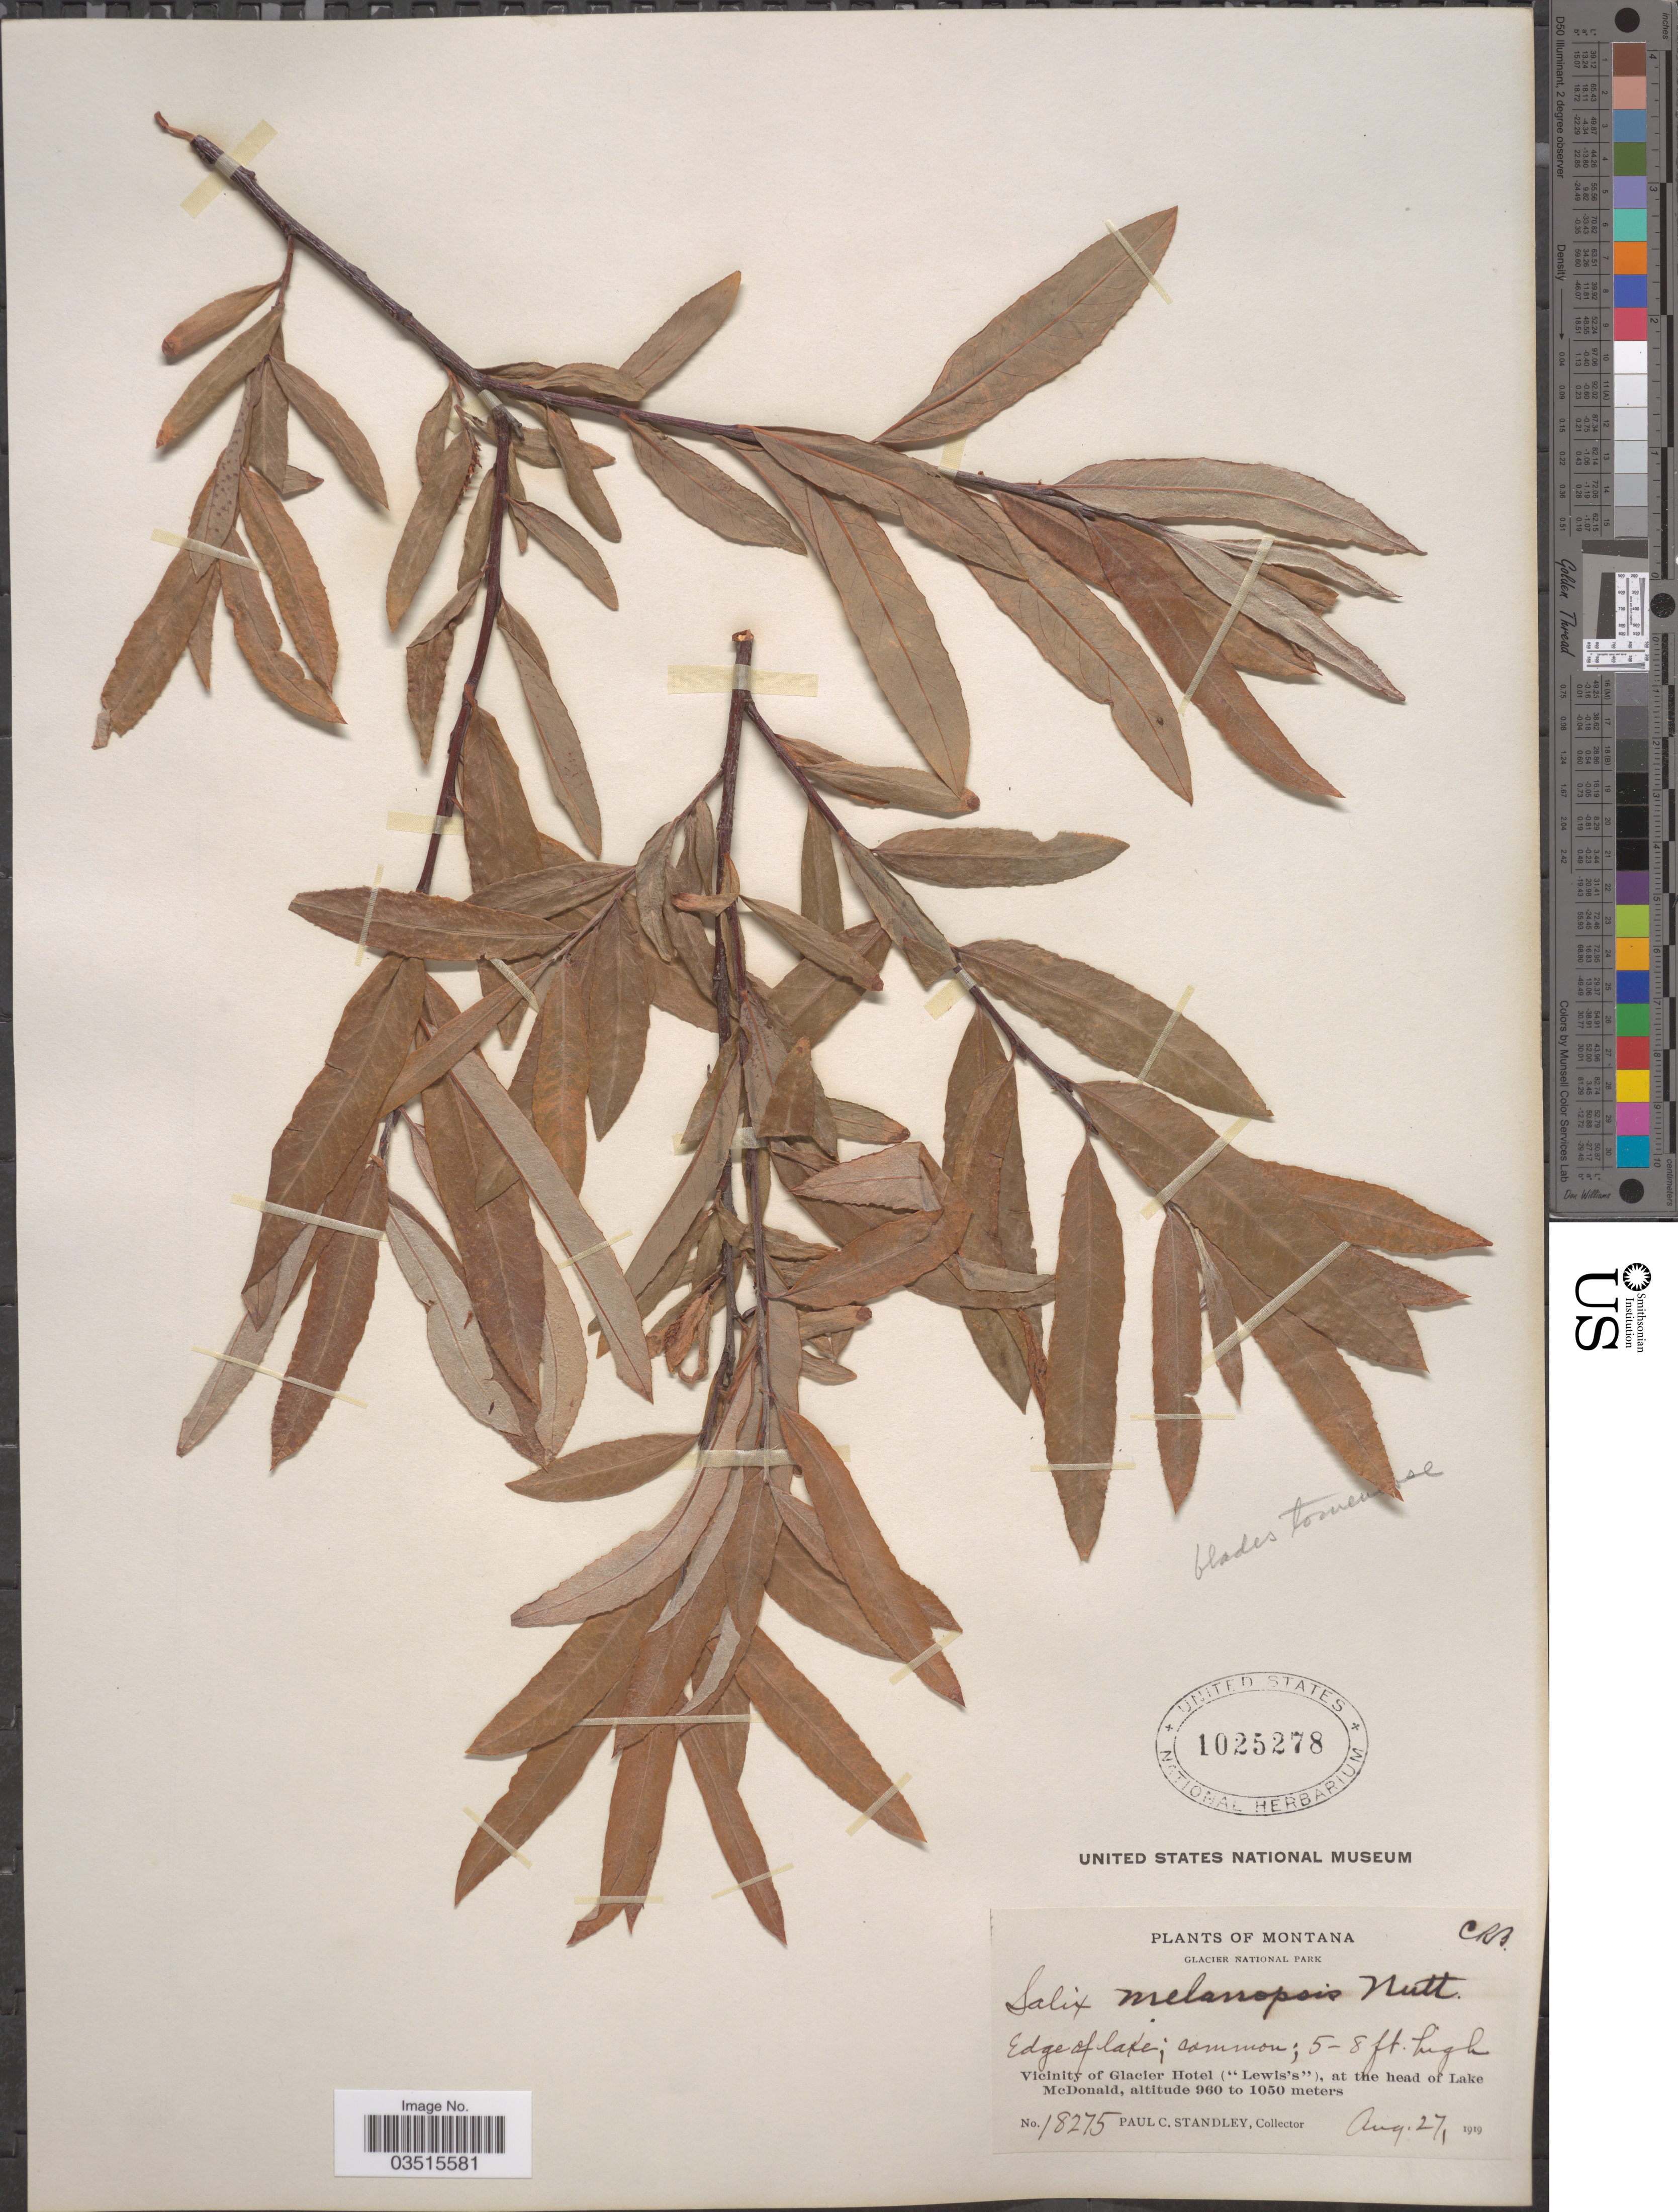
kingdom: Plantae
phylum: Tracheophyta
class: Magnoliopsida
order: Malpighiales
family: Salicaceae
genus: Salix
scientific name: Salix melanopsis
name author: Nutt.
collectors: P. C. Standley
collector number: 18275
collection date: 1919-08-27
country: United States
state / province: Montana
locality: Glacier National Park. Vicinity of Glacier Hotel ( "Lewis's"), at the head of Lake McDonald.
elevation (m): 960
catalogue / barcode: US 1025278